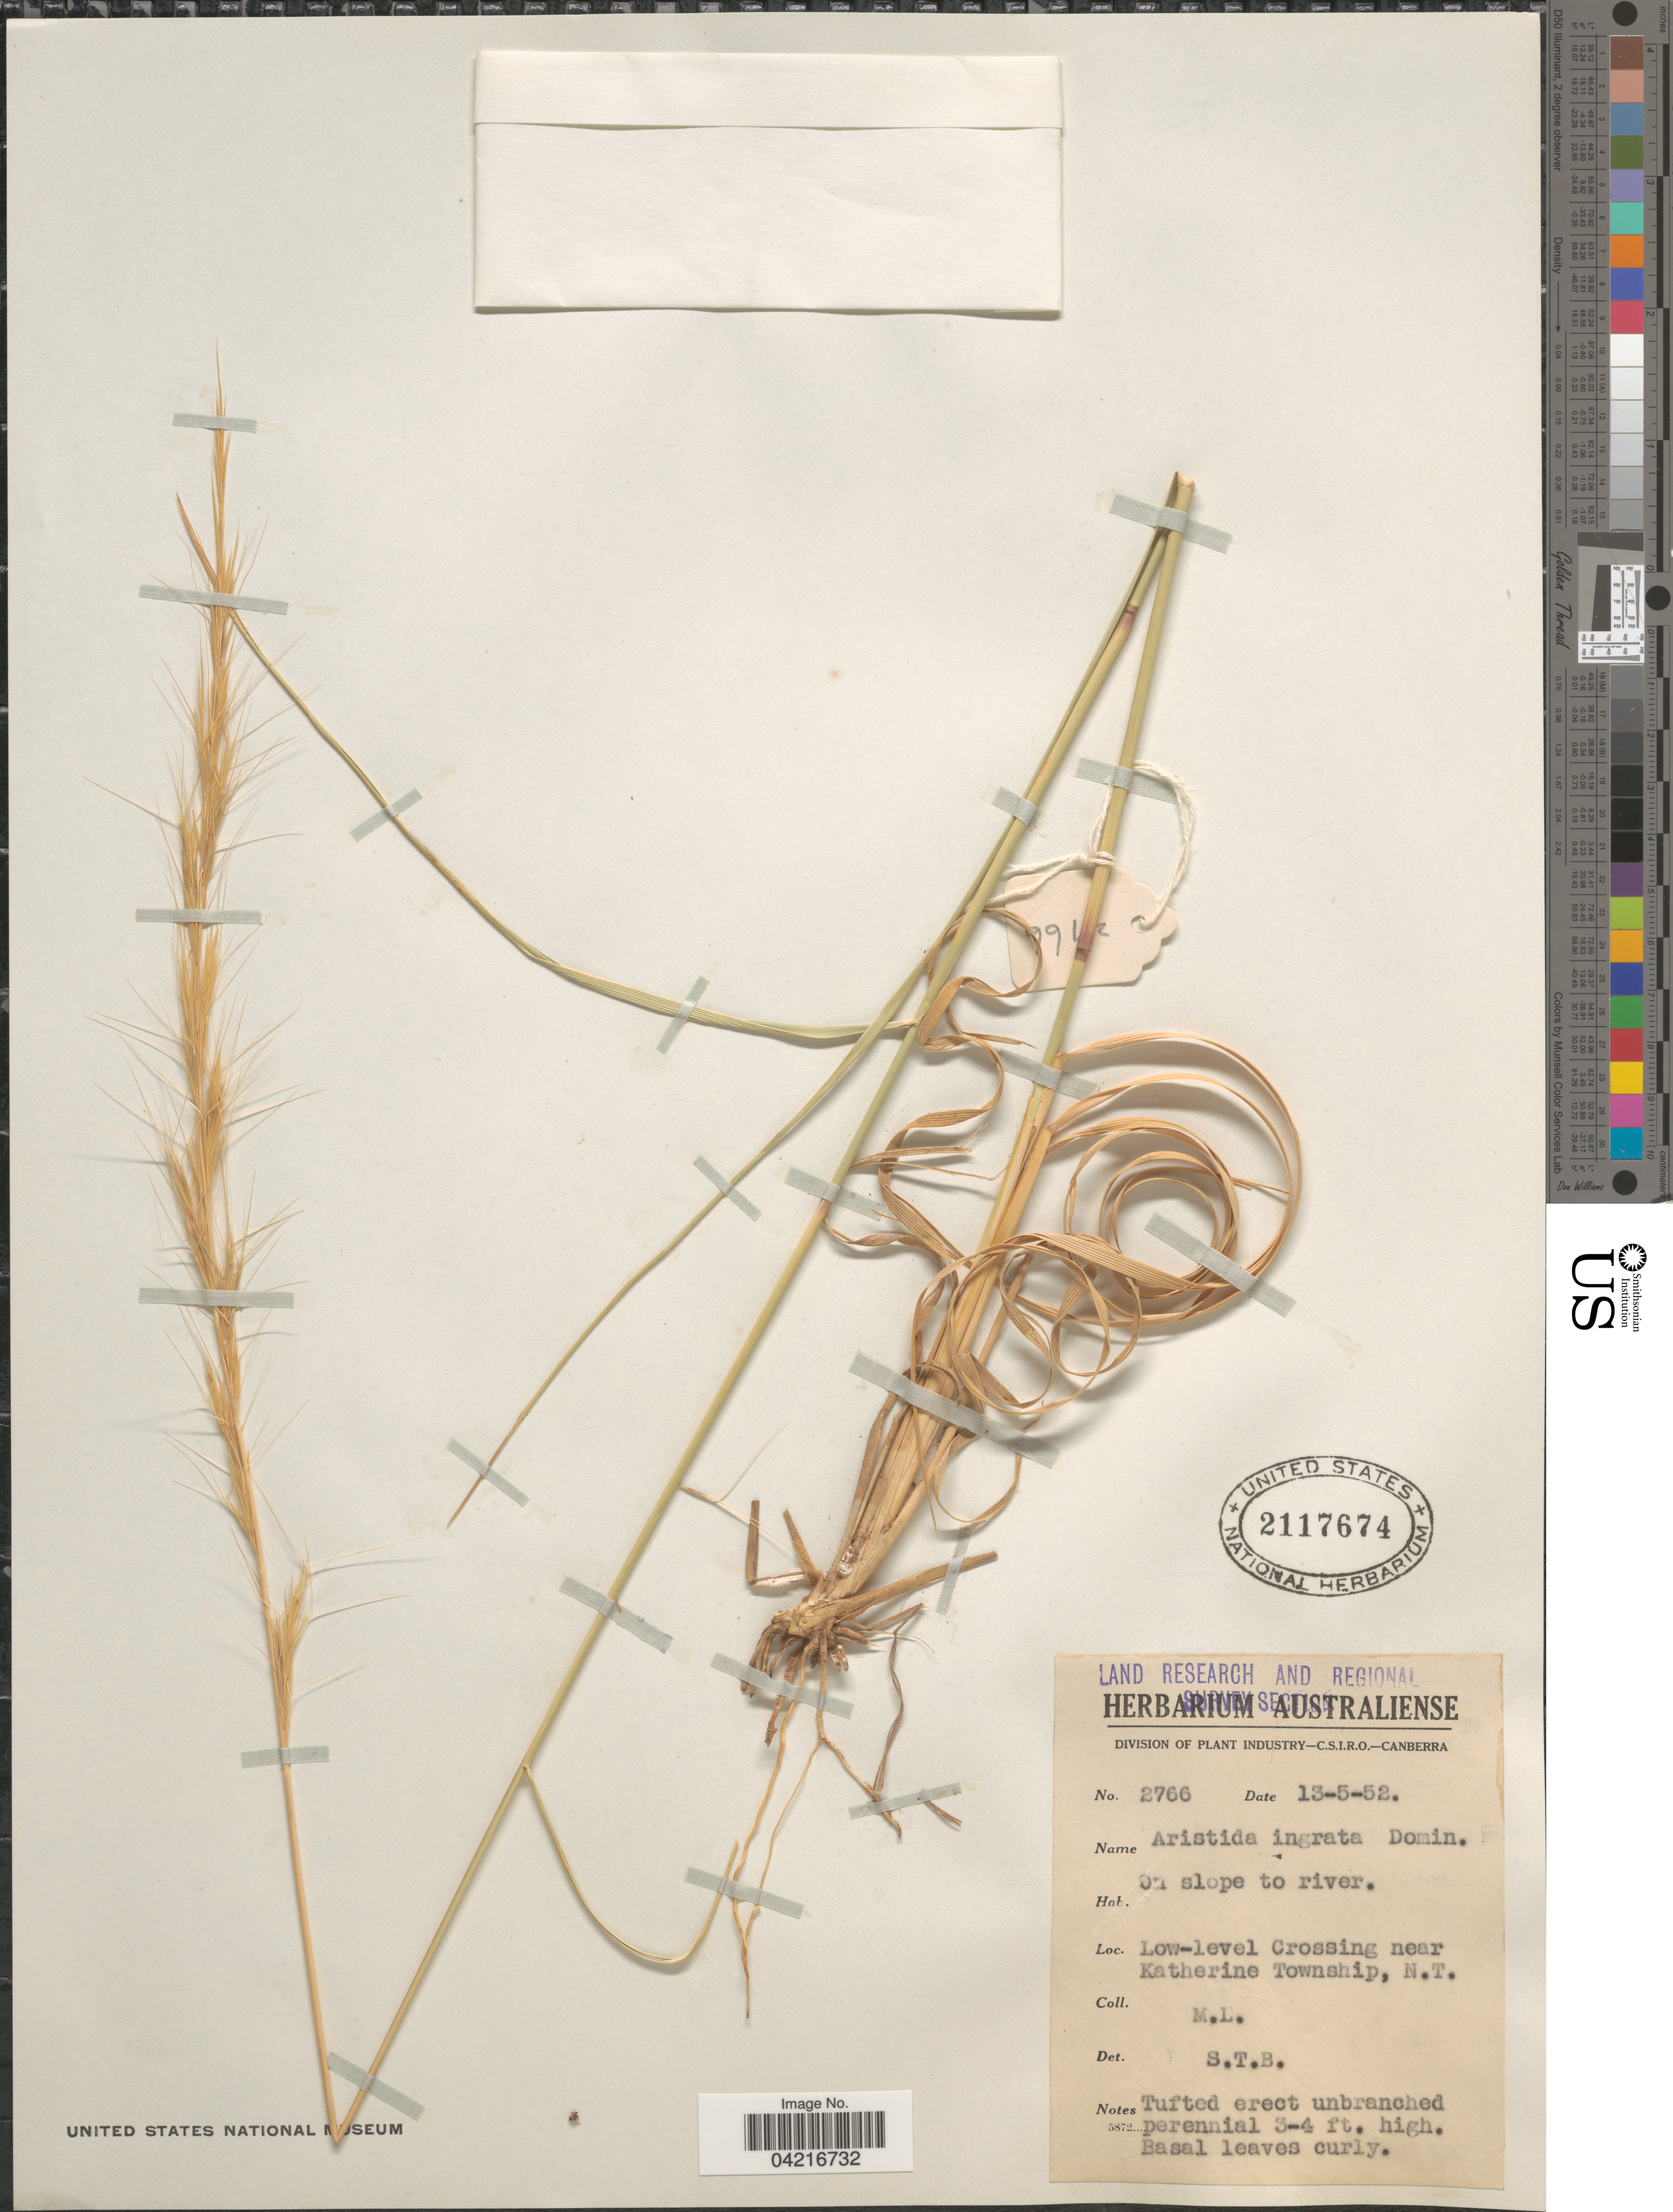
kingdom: Plantae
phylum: Tracheophyta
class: Liliopsida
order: Poales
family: Poaceae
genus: Aristida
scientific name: Aristida ingrata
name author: Domin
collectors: M. L.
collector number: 2766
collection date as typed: Transcribed d/m/y: 13/5/52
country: Australia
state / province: Northern Territory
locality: Land Research and Regional Survey Section. On slope to river. Low-level Crossing near Katherine Township, N.T.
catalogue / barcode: US 2117674